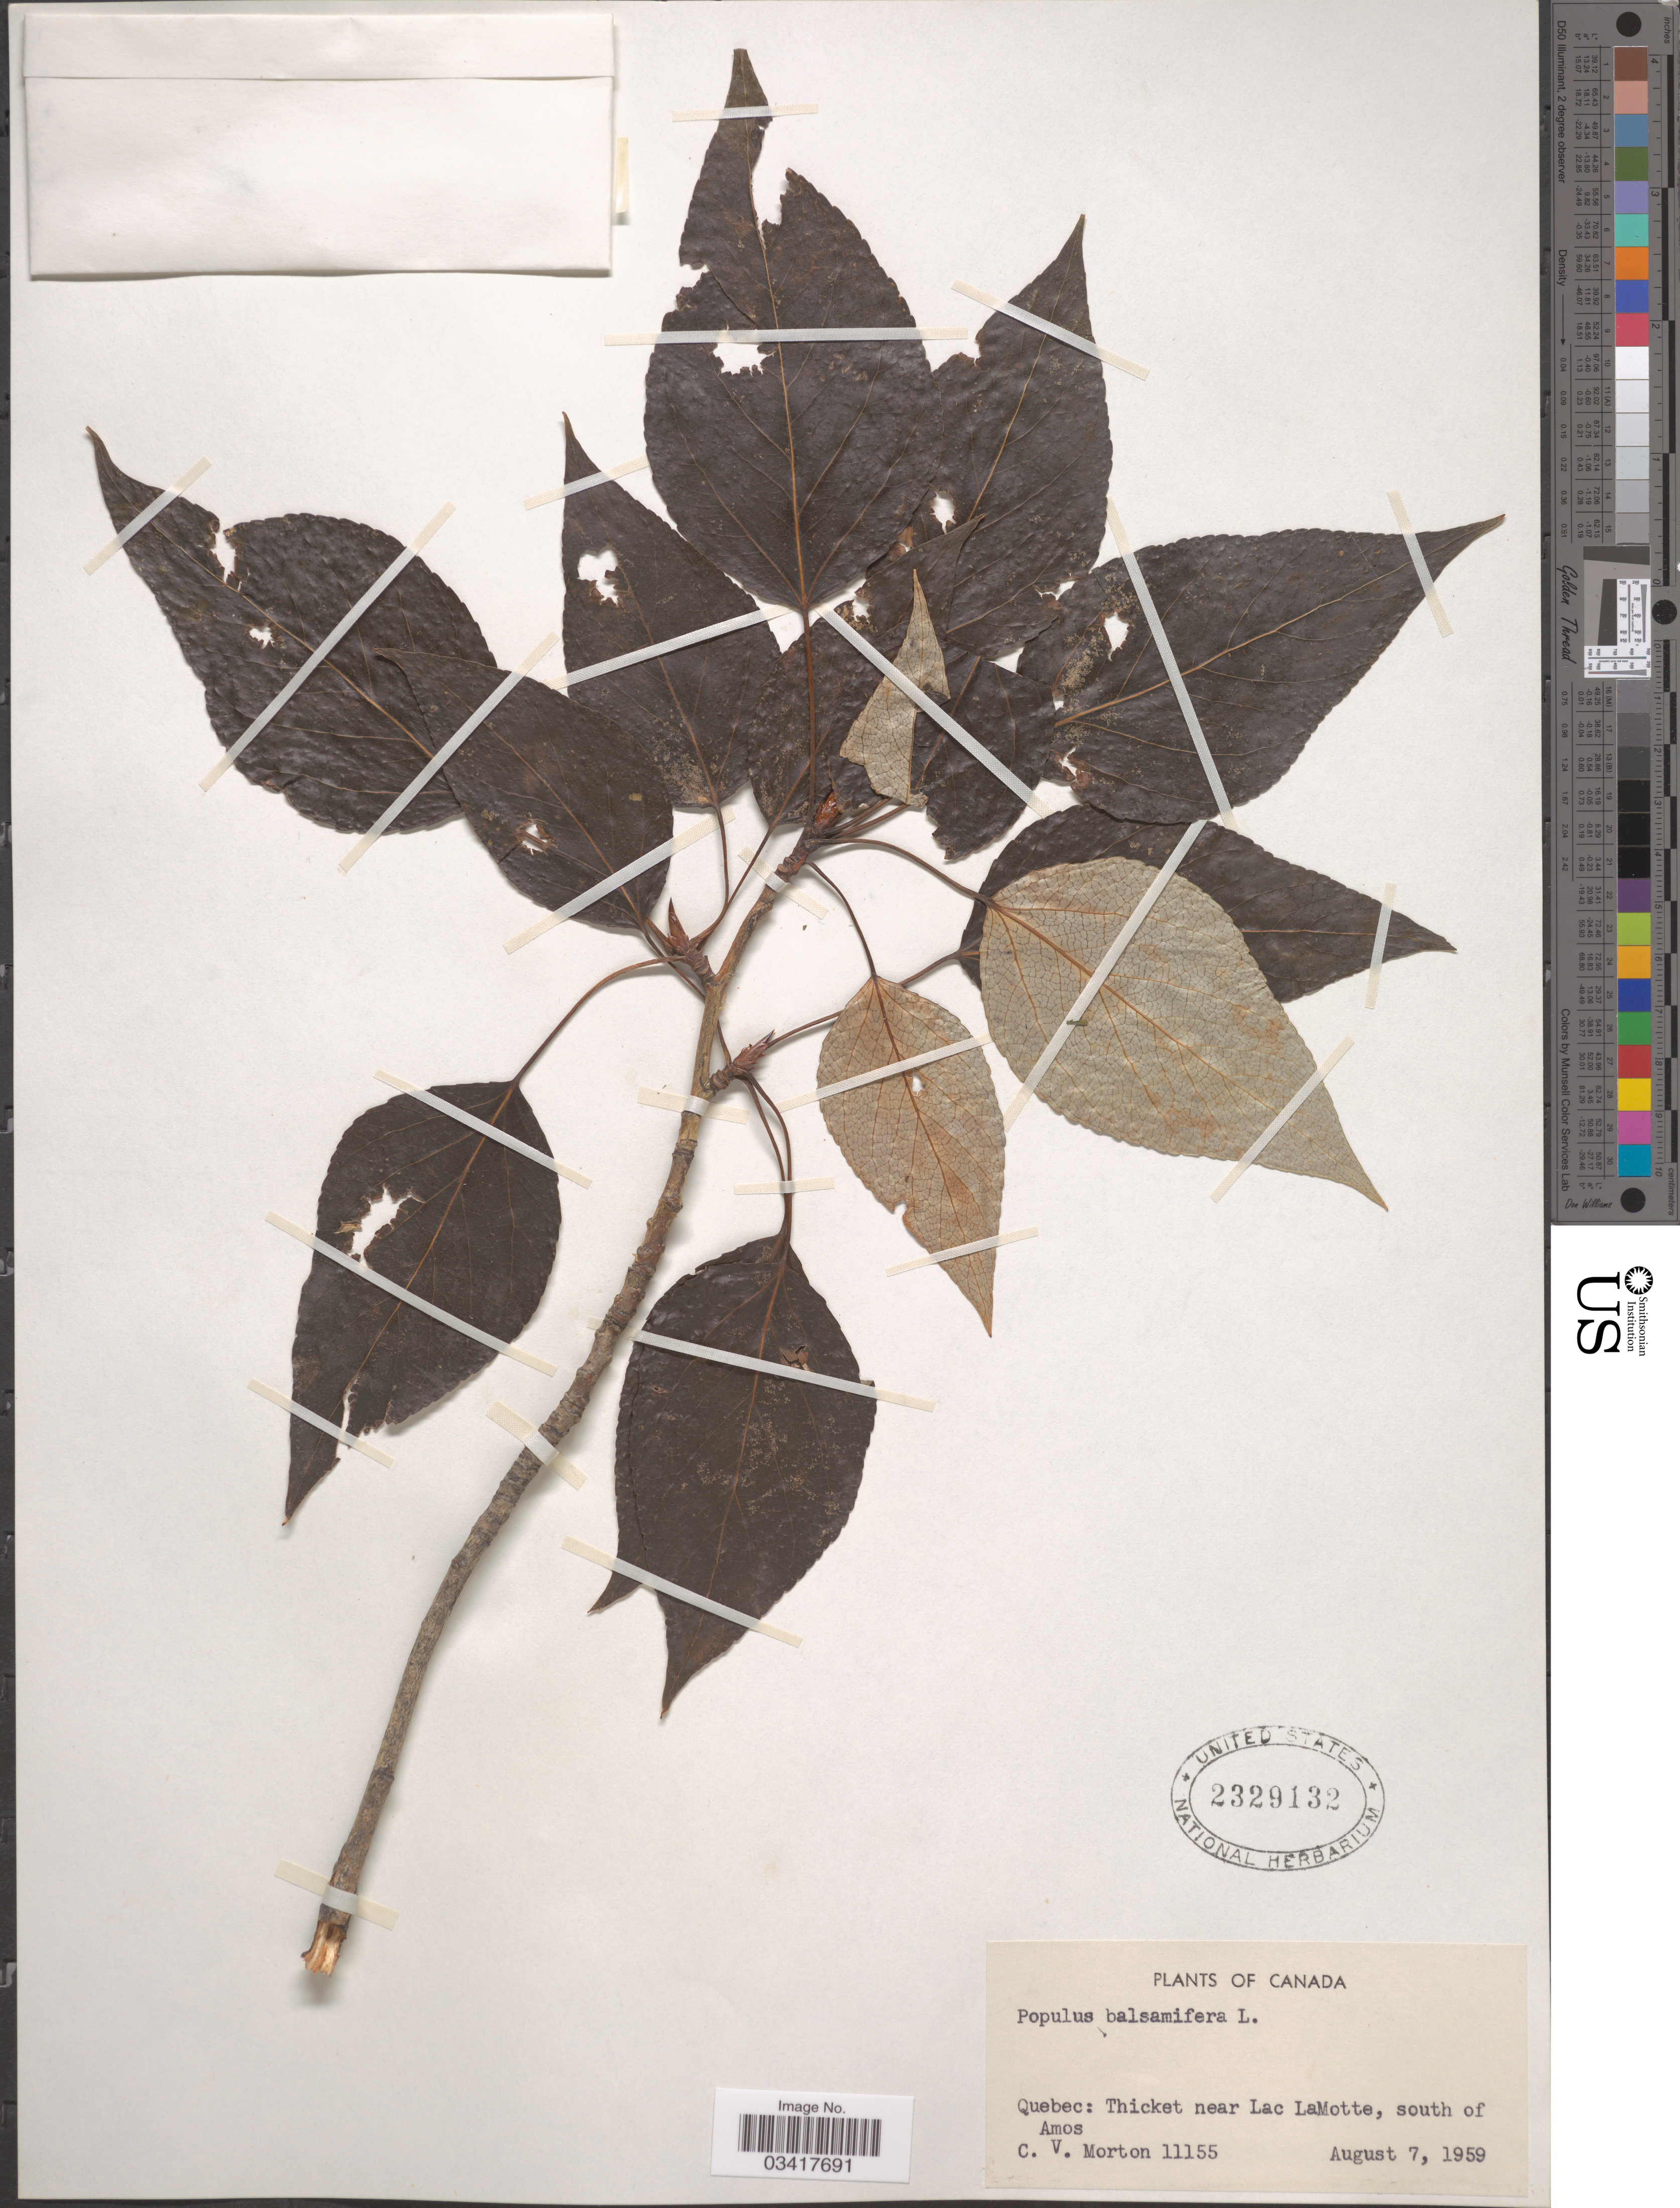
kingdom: Plantae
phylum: Tracheophyta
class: Magnoliopsida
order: Malpighiales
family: Salicaceae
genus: Populus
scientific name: Populus balsamifera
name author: L.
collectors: C. V. Morton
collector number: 11155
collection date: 1959-08-07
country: Canada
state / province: Quebec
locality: Thicket near Lac LaMotte, south of Amos.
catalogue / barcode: US 2329132